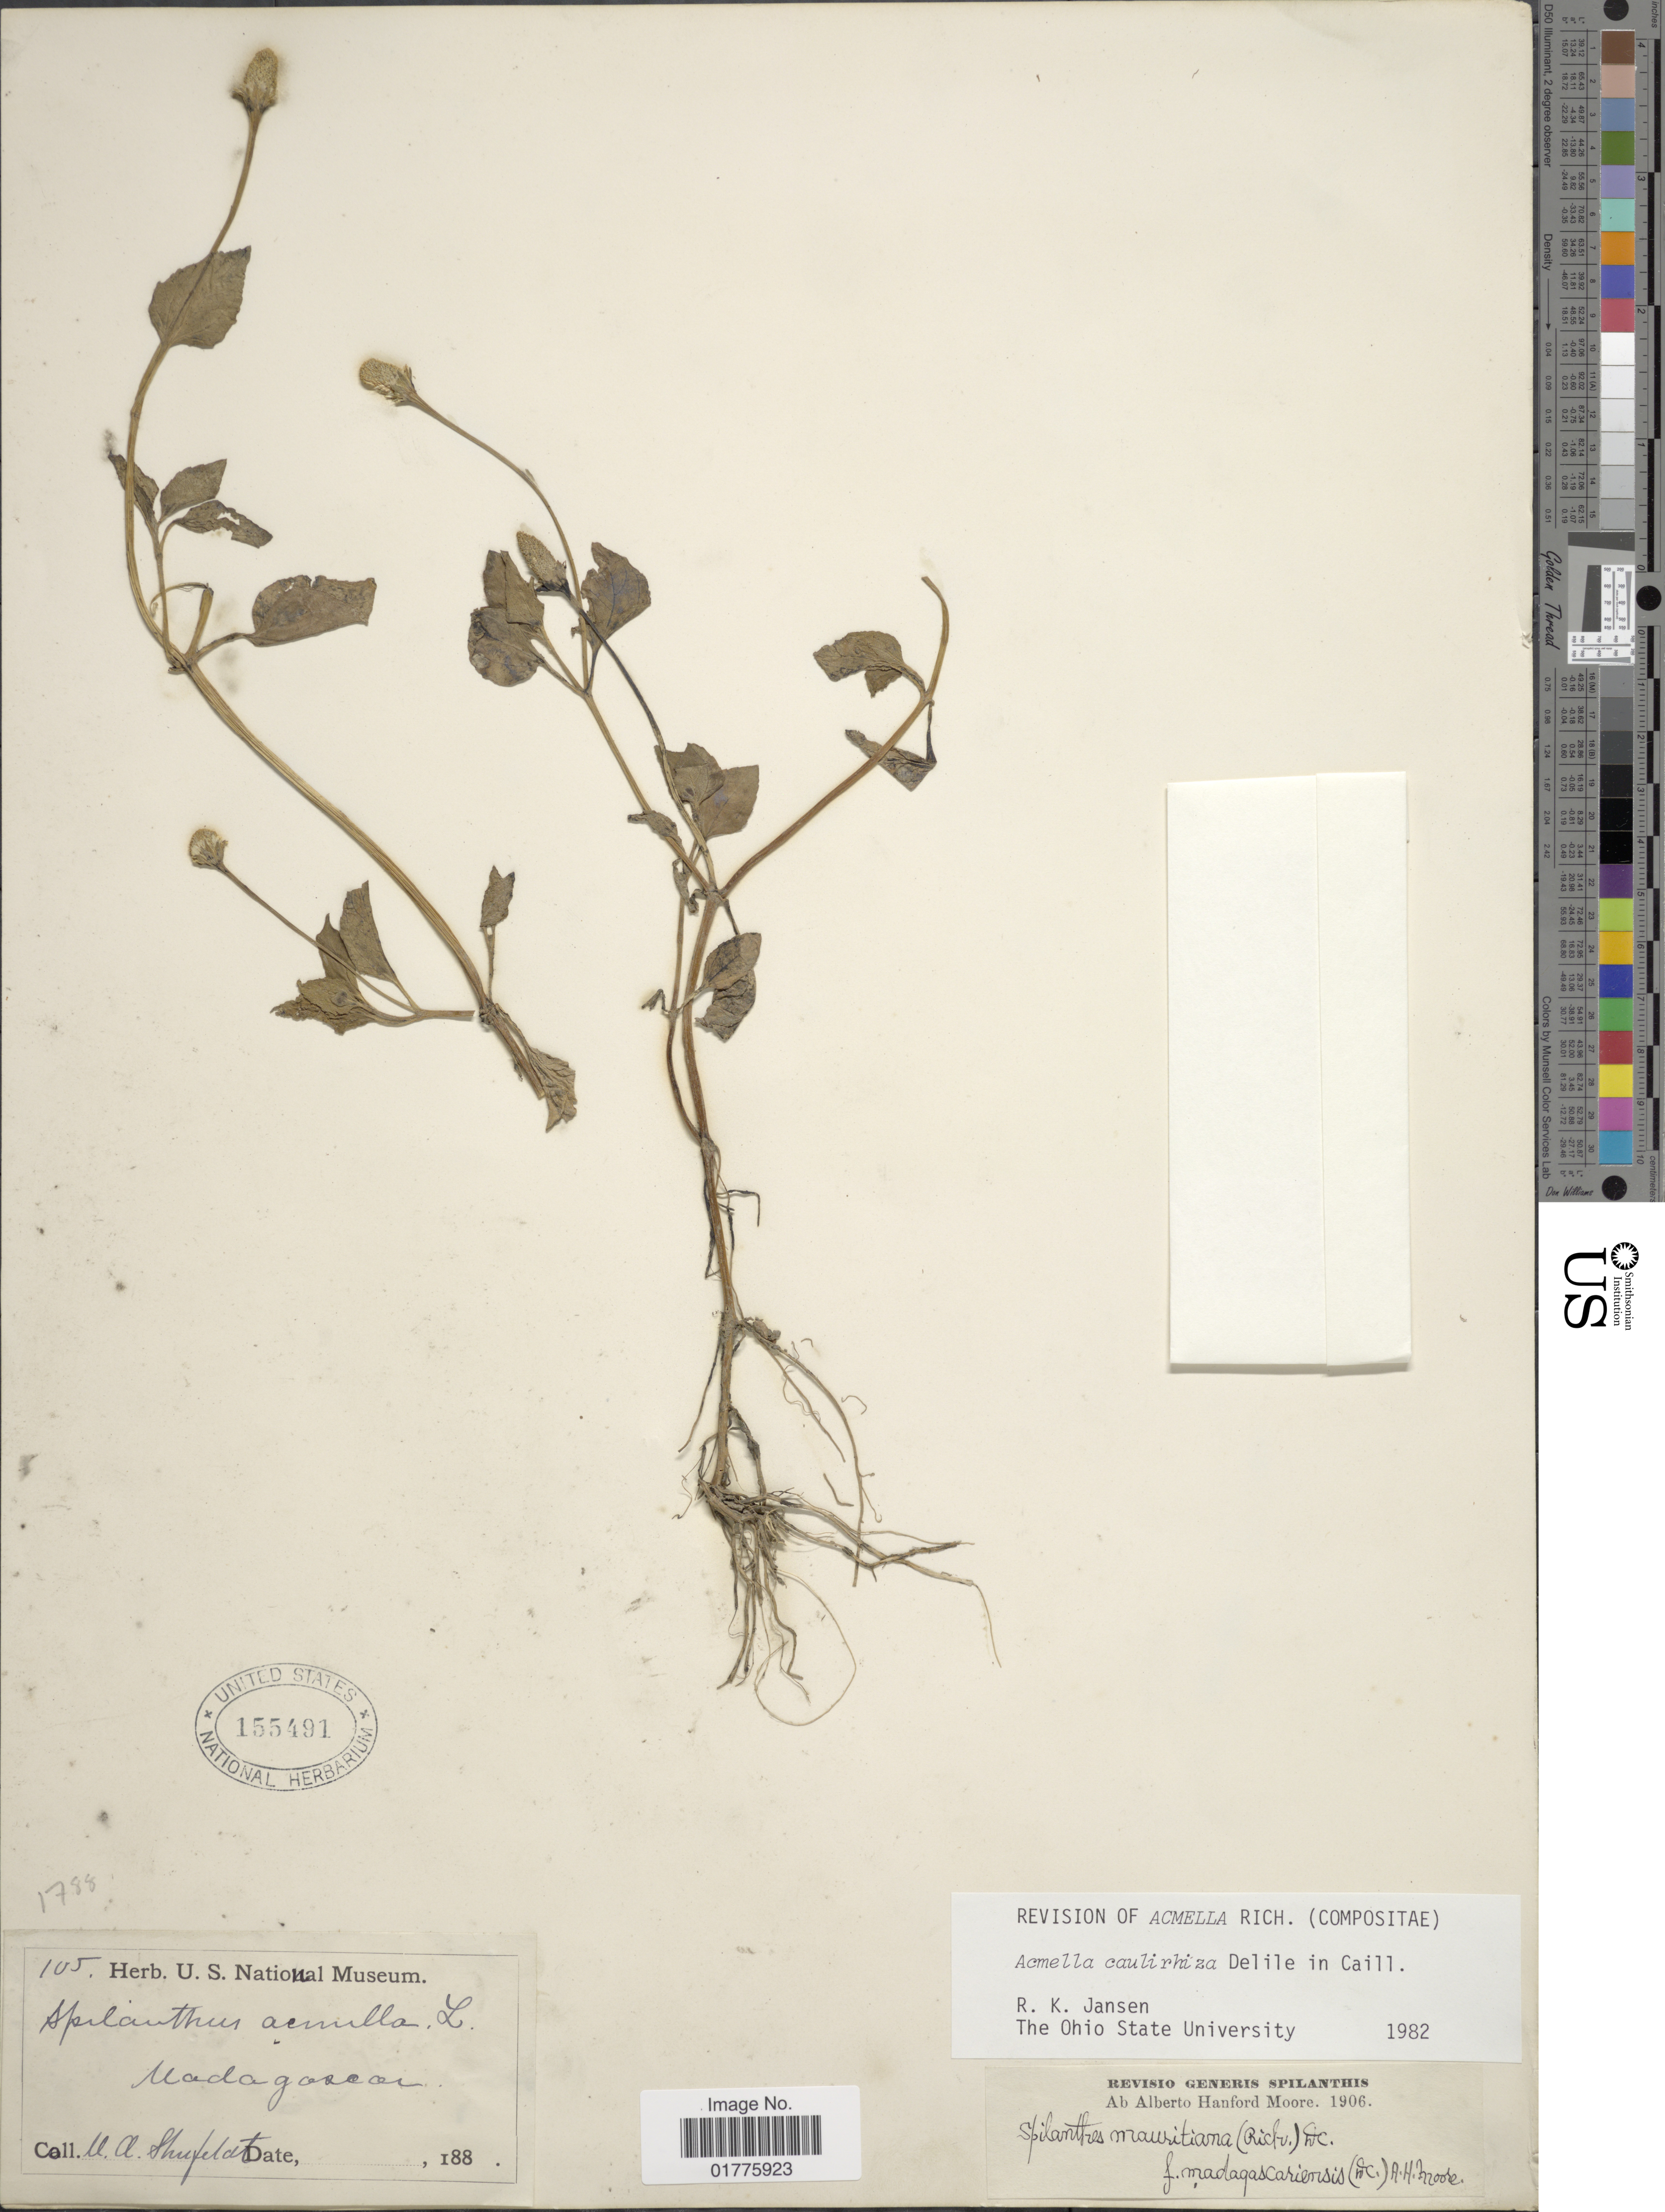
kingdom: Plantae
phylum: Tracheophyta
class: Magnoliopsida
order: Asterales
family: Asteraceae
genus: Acmella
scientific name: Acmella caulirhiza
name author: Delile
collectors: U. Shufelat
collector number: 105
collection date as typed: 188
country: Madagascar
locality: Madagascar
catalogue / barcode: US 155491